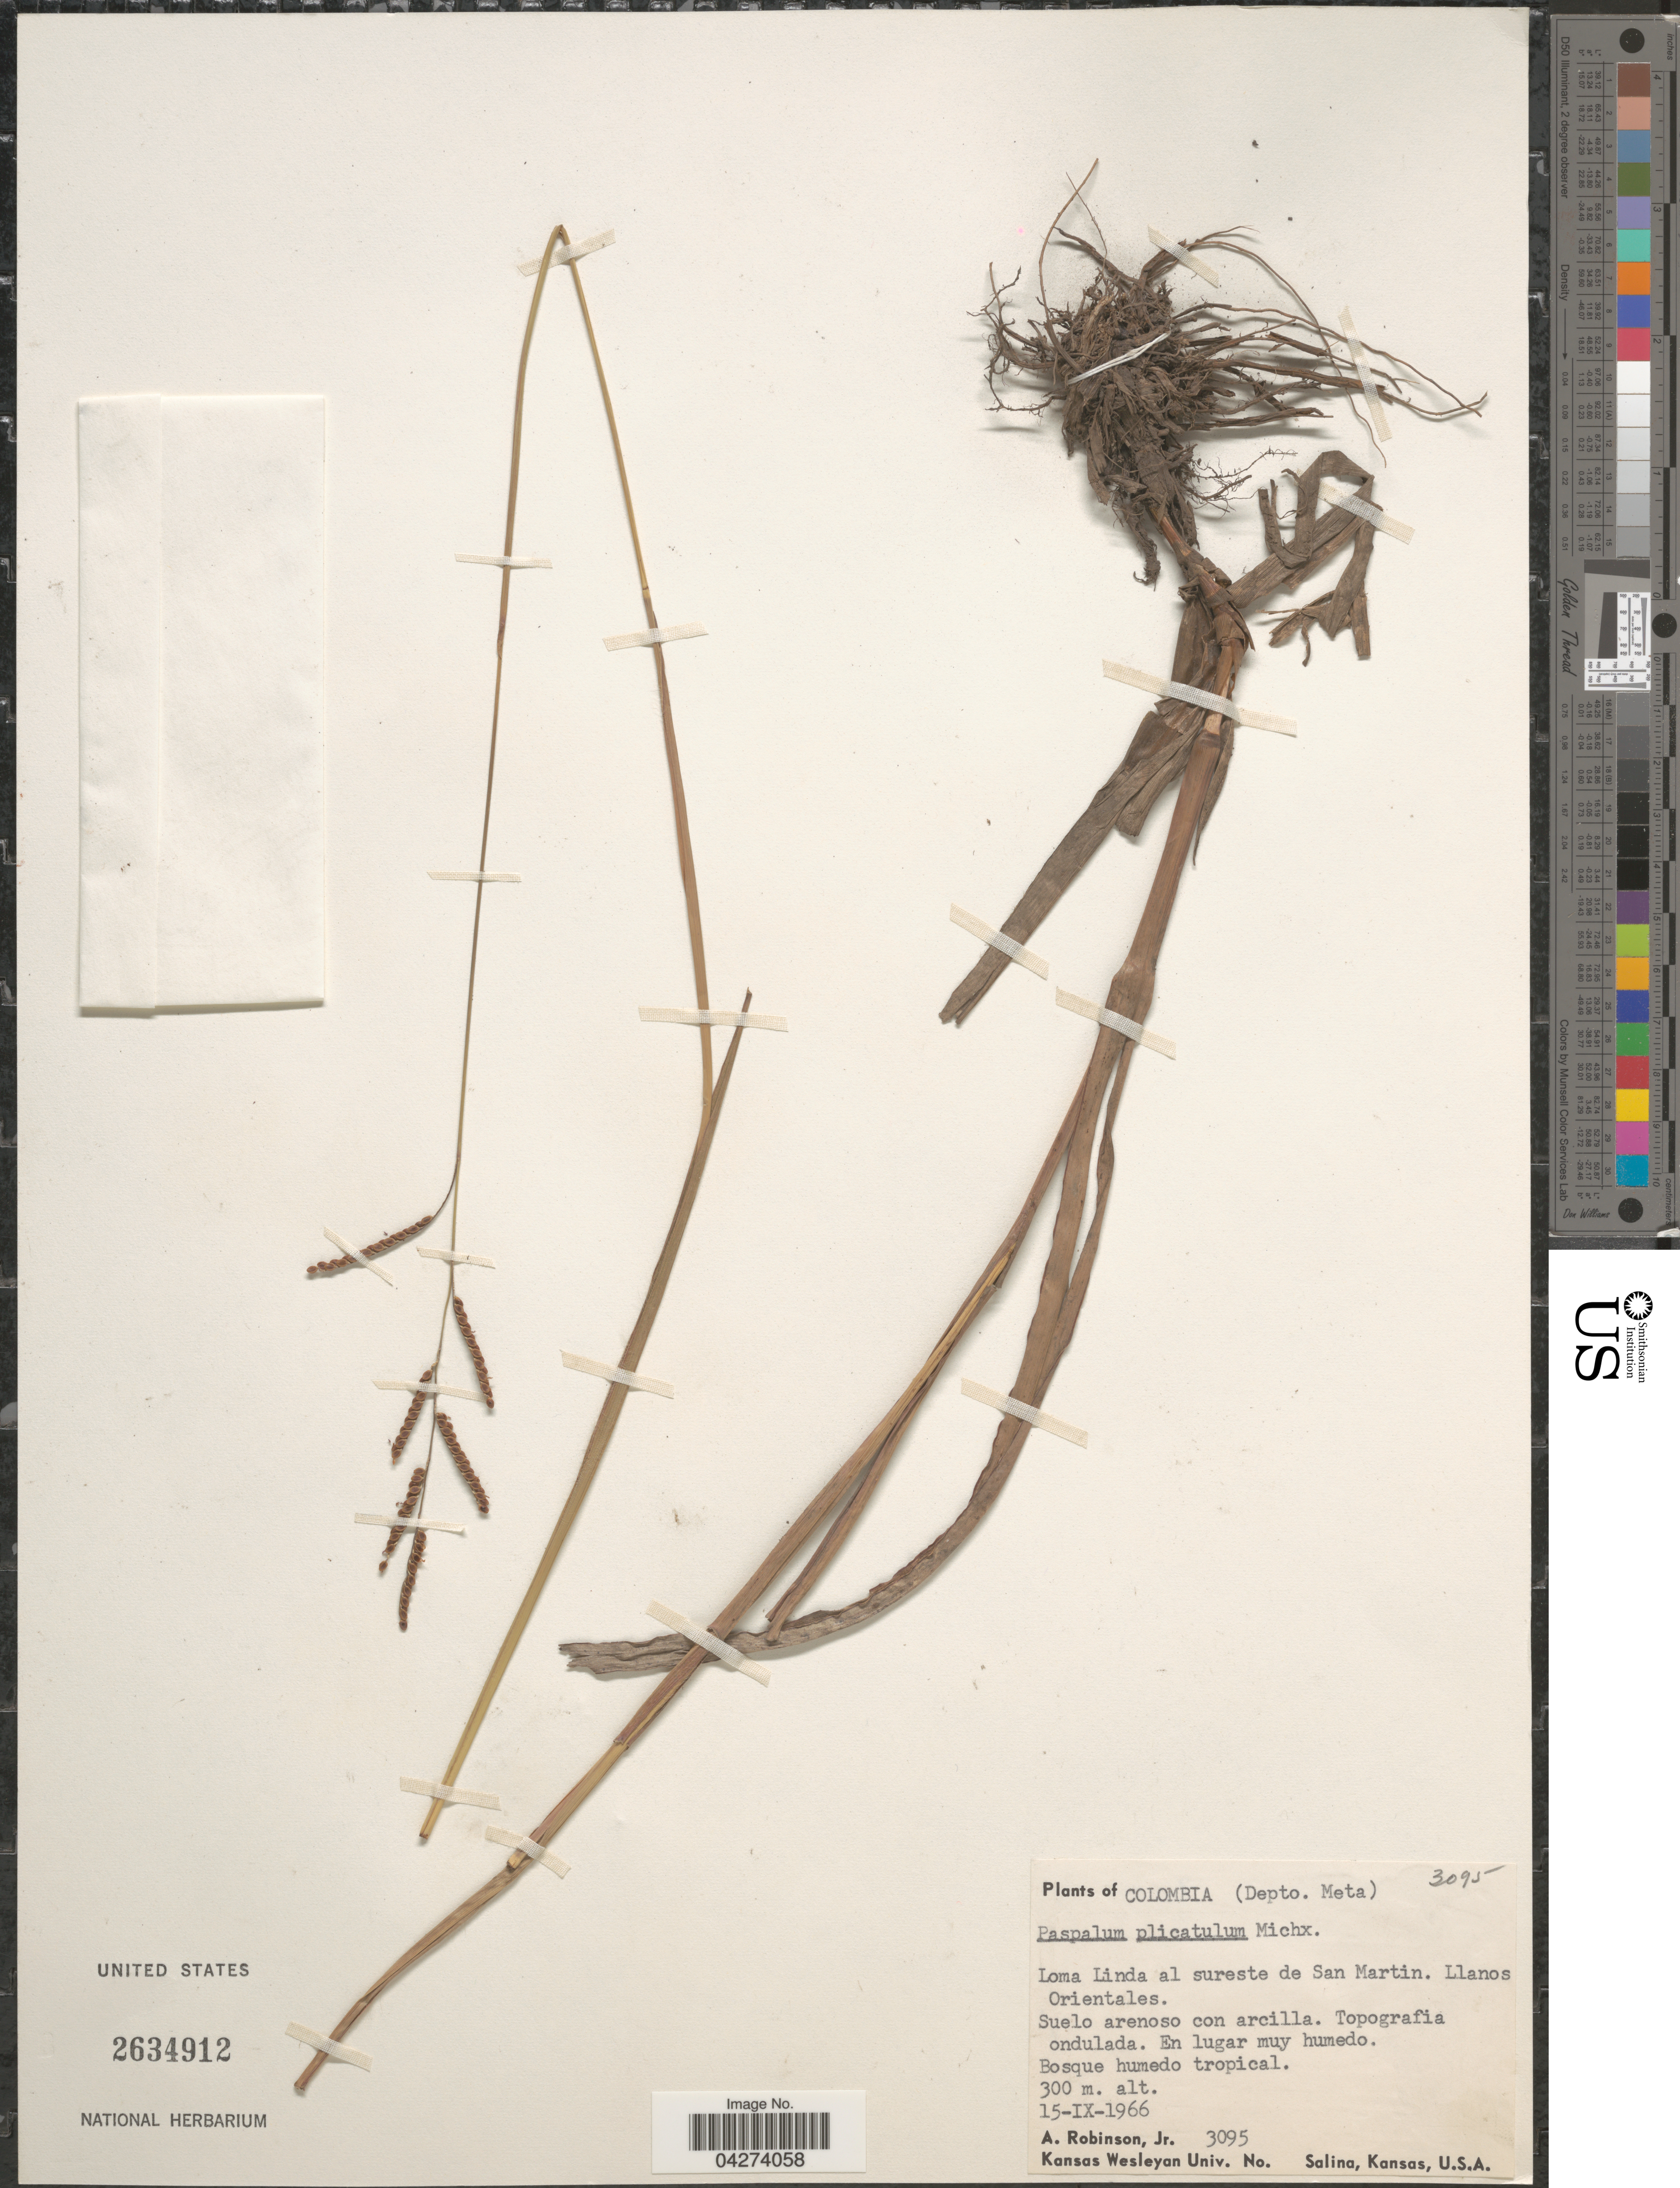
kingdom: Plantae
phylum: Tracheophyta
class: Liliopsida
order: Poales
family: Poaceae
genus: Paspalum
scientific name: Paspalum plicatulum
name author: Michx.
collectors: A. Robinson Jr.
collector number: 3095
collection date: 1966-09-15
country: Colombia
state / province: Meta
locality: (Depto. Meta). Loma Linda al sureste de San Martin. Llanos Orientales.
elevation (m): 300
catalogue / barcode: US 2634912